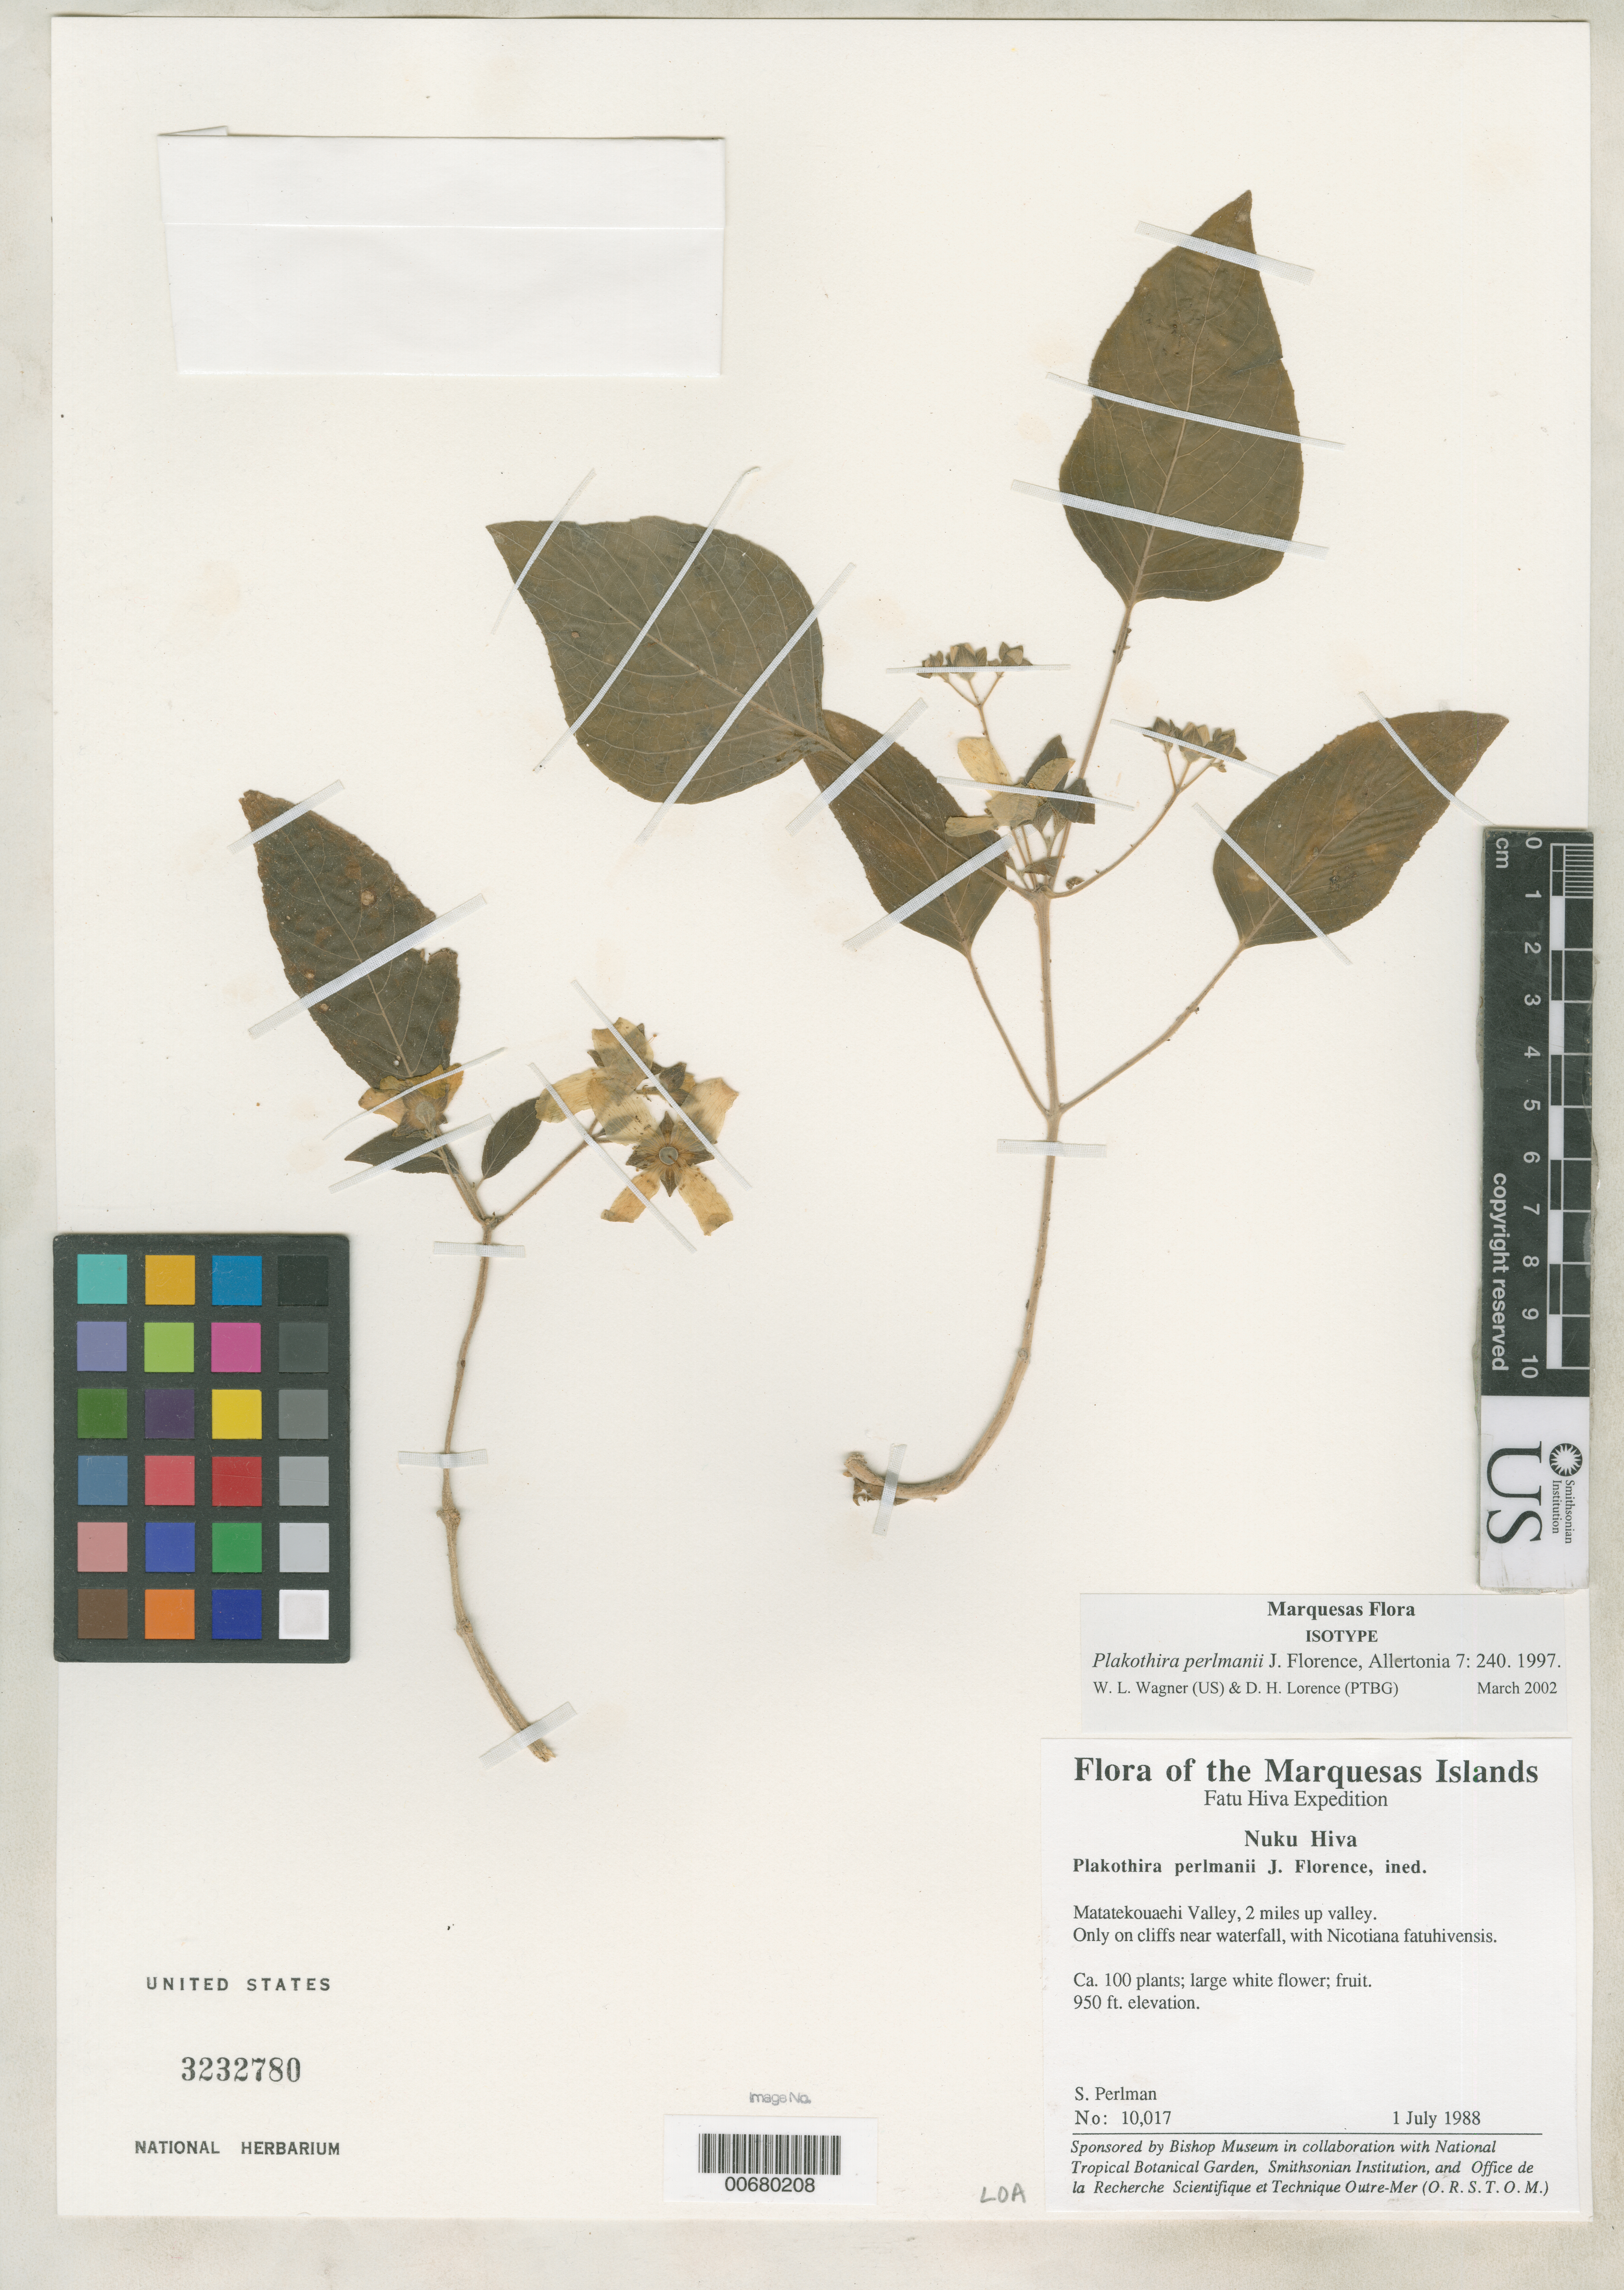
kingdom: Plantae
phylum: Tracheophyta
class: Magnoliopsida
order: Cornales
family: Loasaceae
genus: Plakothira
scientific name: Plakothira perlmanii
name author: J. Florence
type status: Isotype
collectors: S. P. Perlman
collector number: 10017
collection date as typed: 01 Jul 1988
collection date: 1988-07-01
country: French Polynesia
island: Fatu Hiva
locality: Matatekouaehi Valley, 2 miles up valley.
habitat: Only on cliffs near waterfall, with Nicotiana fatuhivensis.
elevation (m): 290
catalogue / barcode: US 3232780